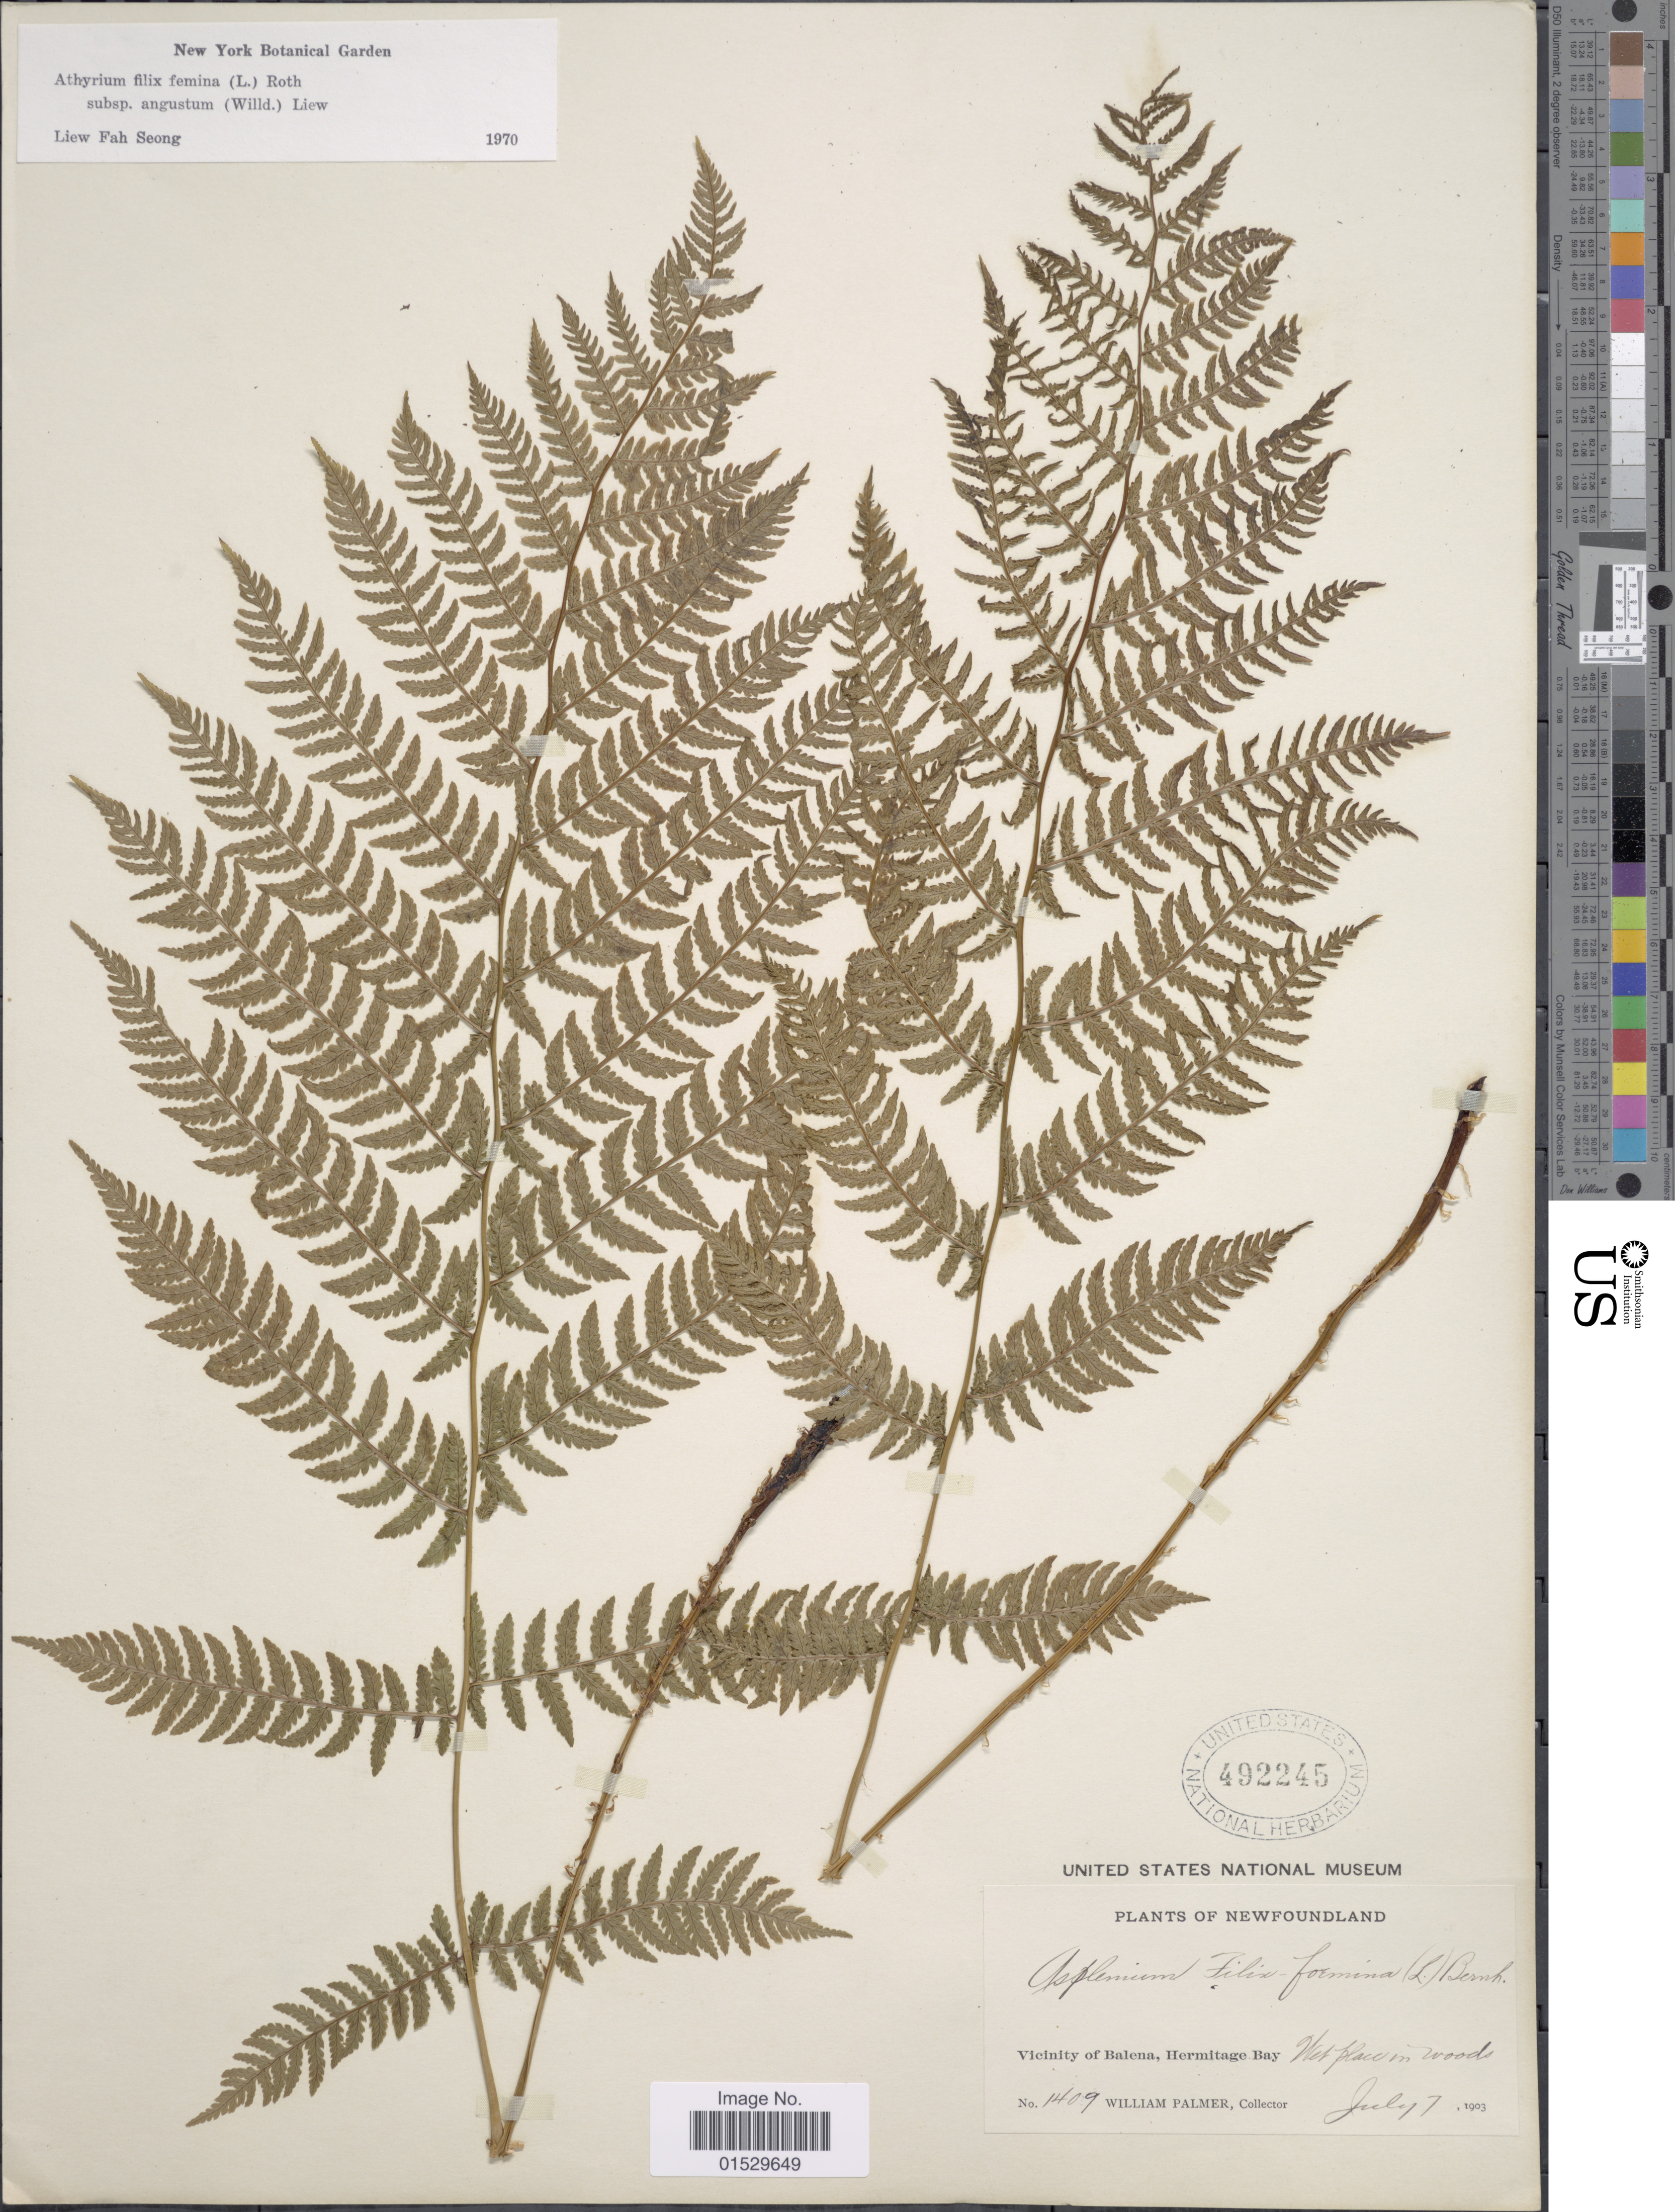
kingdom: Plantae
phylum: Tracheophyta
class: Polypodiopsida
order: Polypodiales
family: Athyriaceae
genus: Athyrium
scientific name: Athyrium filix-femina subsp. angustatum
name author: (Willd.) R.T. Clausen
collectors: W. Palmer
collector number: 1409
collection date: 1903-07-07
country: Canada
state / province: Newfoundland and Labrador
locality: Vicinity of Balena, Hermitage Bay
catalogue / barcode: US 492245